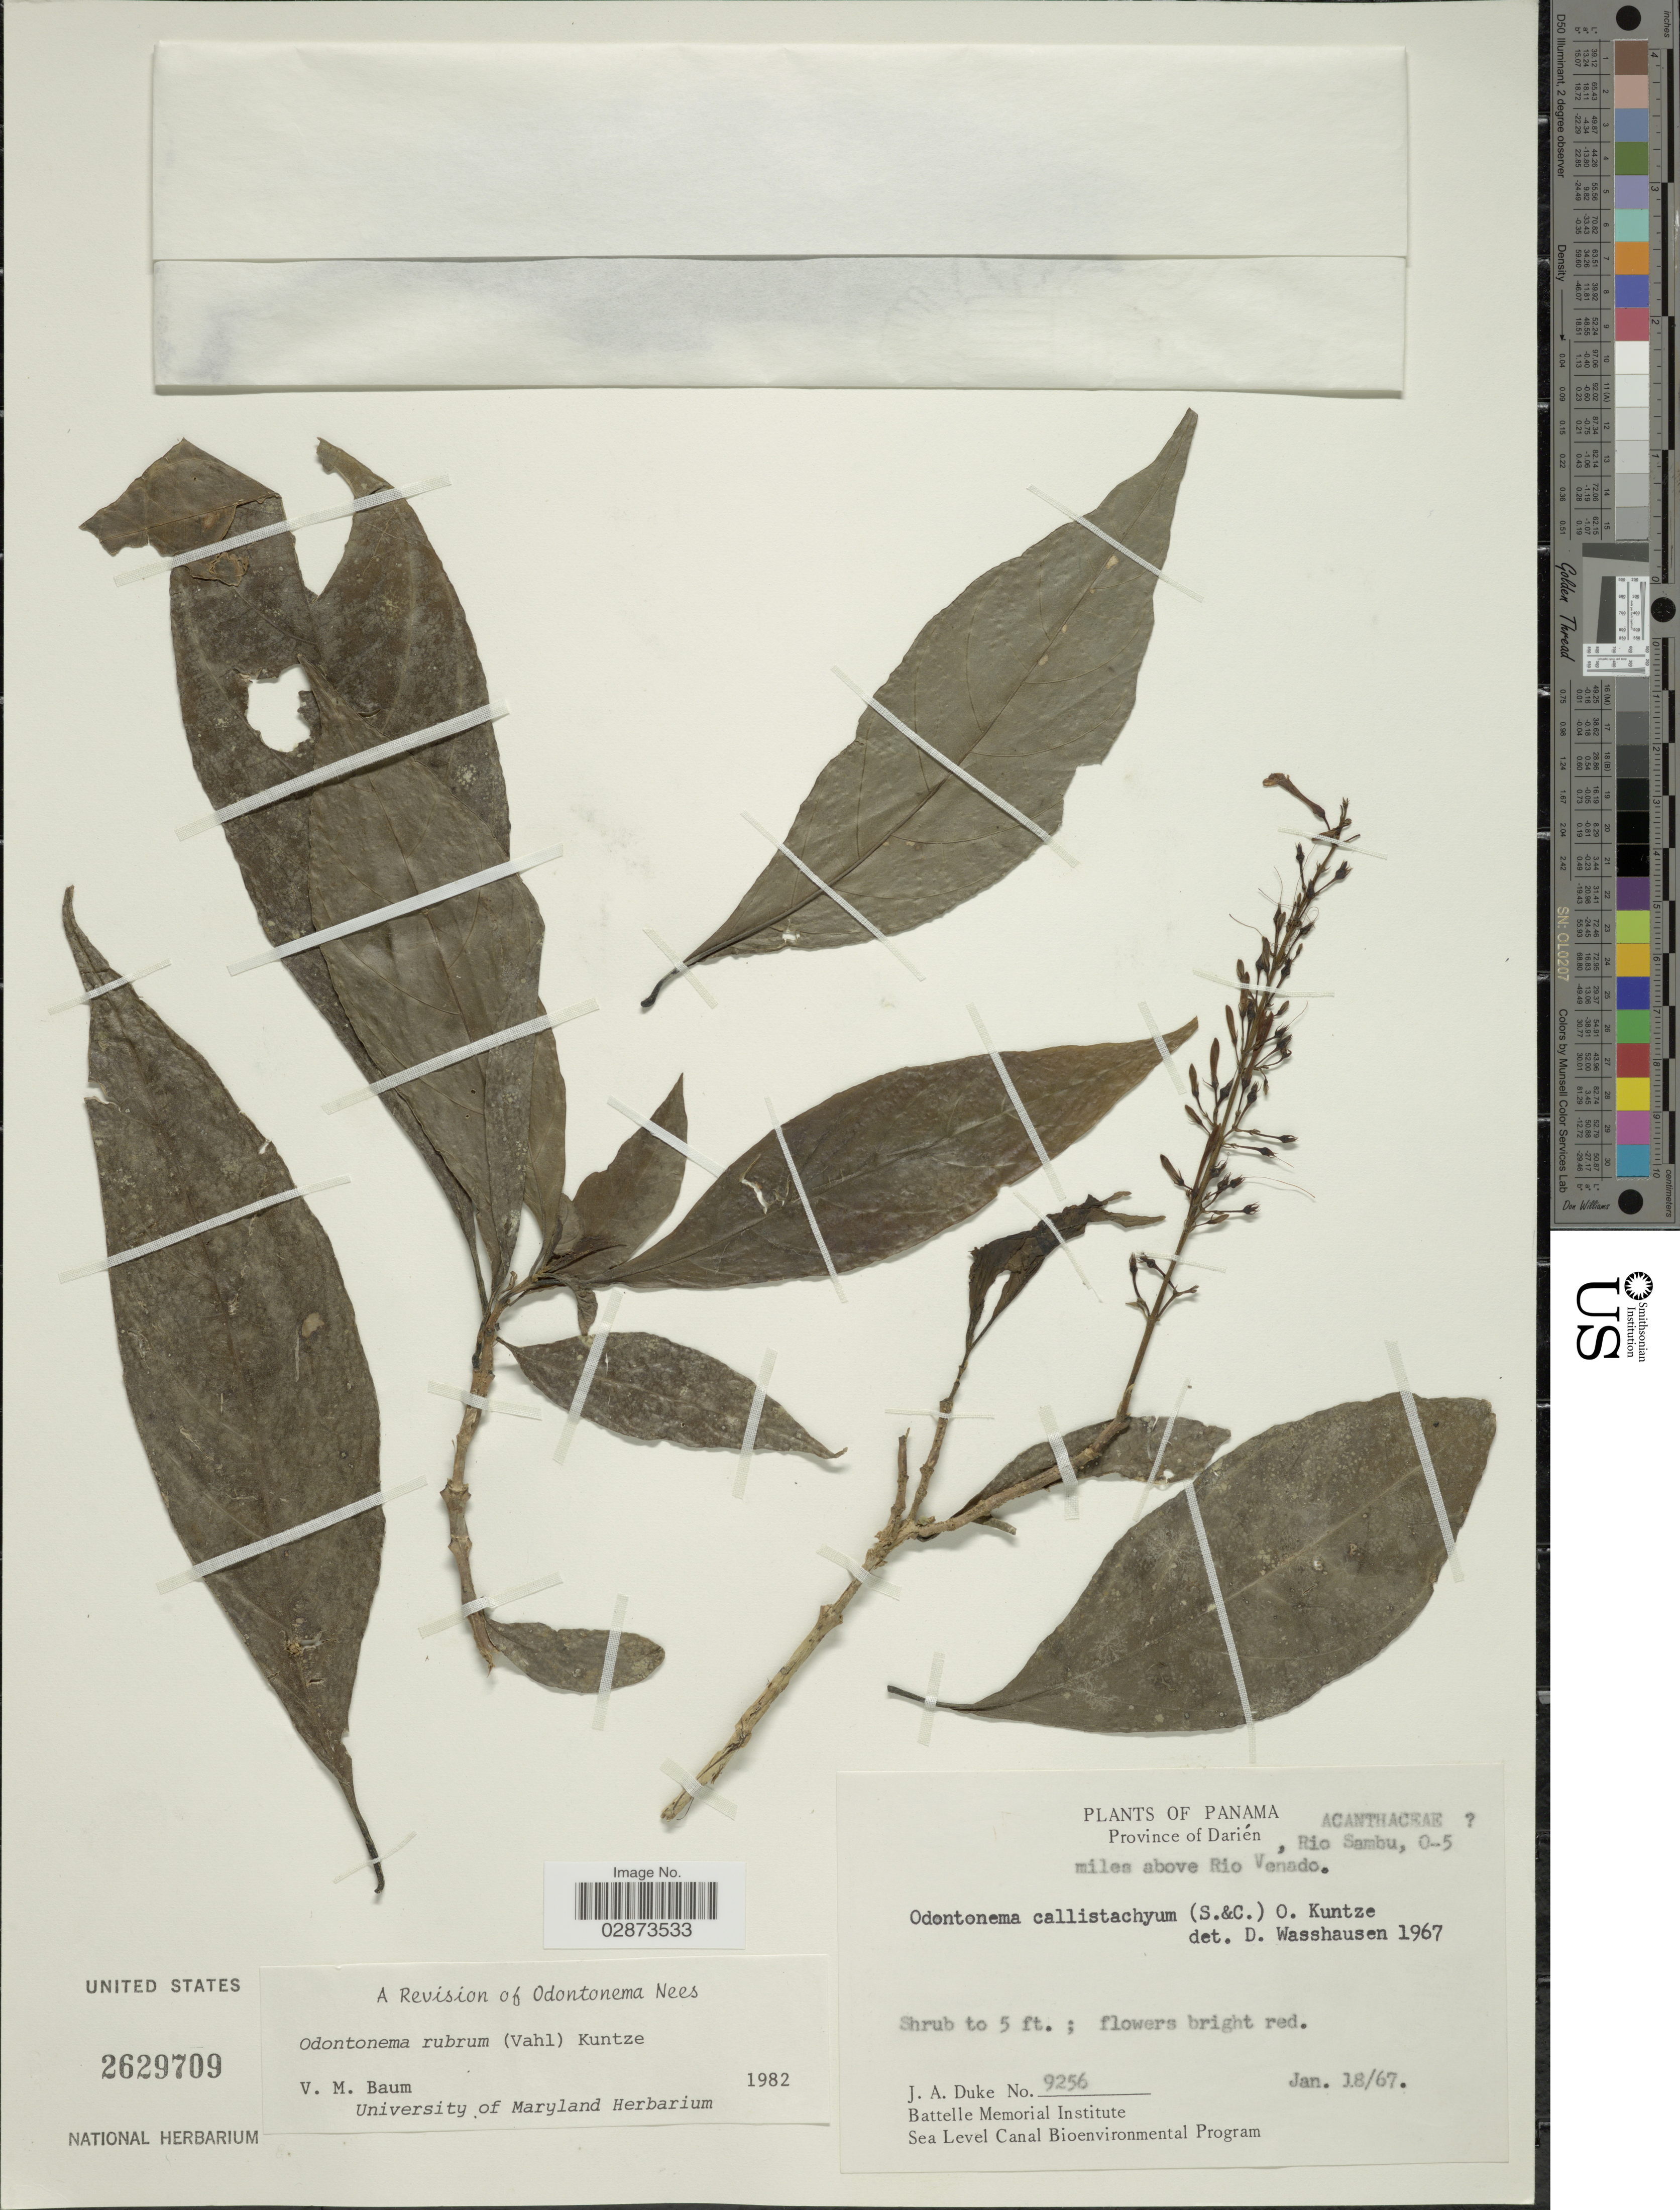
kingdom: Plantae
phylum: Tracheophyta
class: Magnoliopsida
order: Lamiales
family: Acanthaceae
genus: Odontonema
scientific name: Odontonema rubrum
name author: (Vahl) Kuntze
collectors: J. A. Duke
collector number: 9256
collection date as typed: Transcribed d/m/y: 18/1/67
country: Panama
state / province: Darién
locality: Rio Sambu, 0-5 miles above Rio Venado.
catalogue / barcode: US 2629709